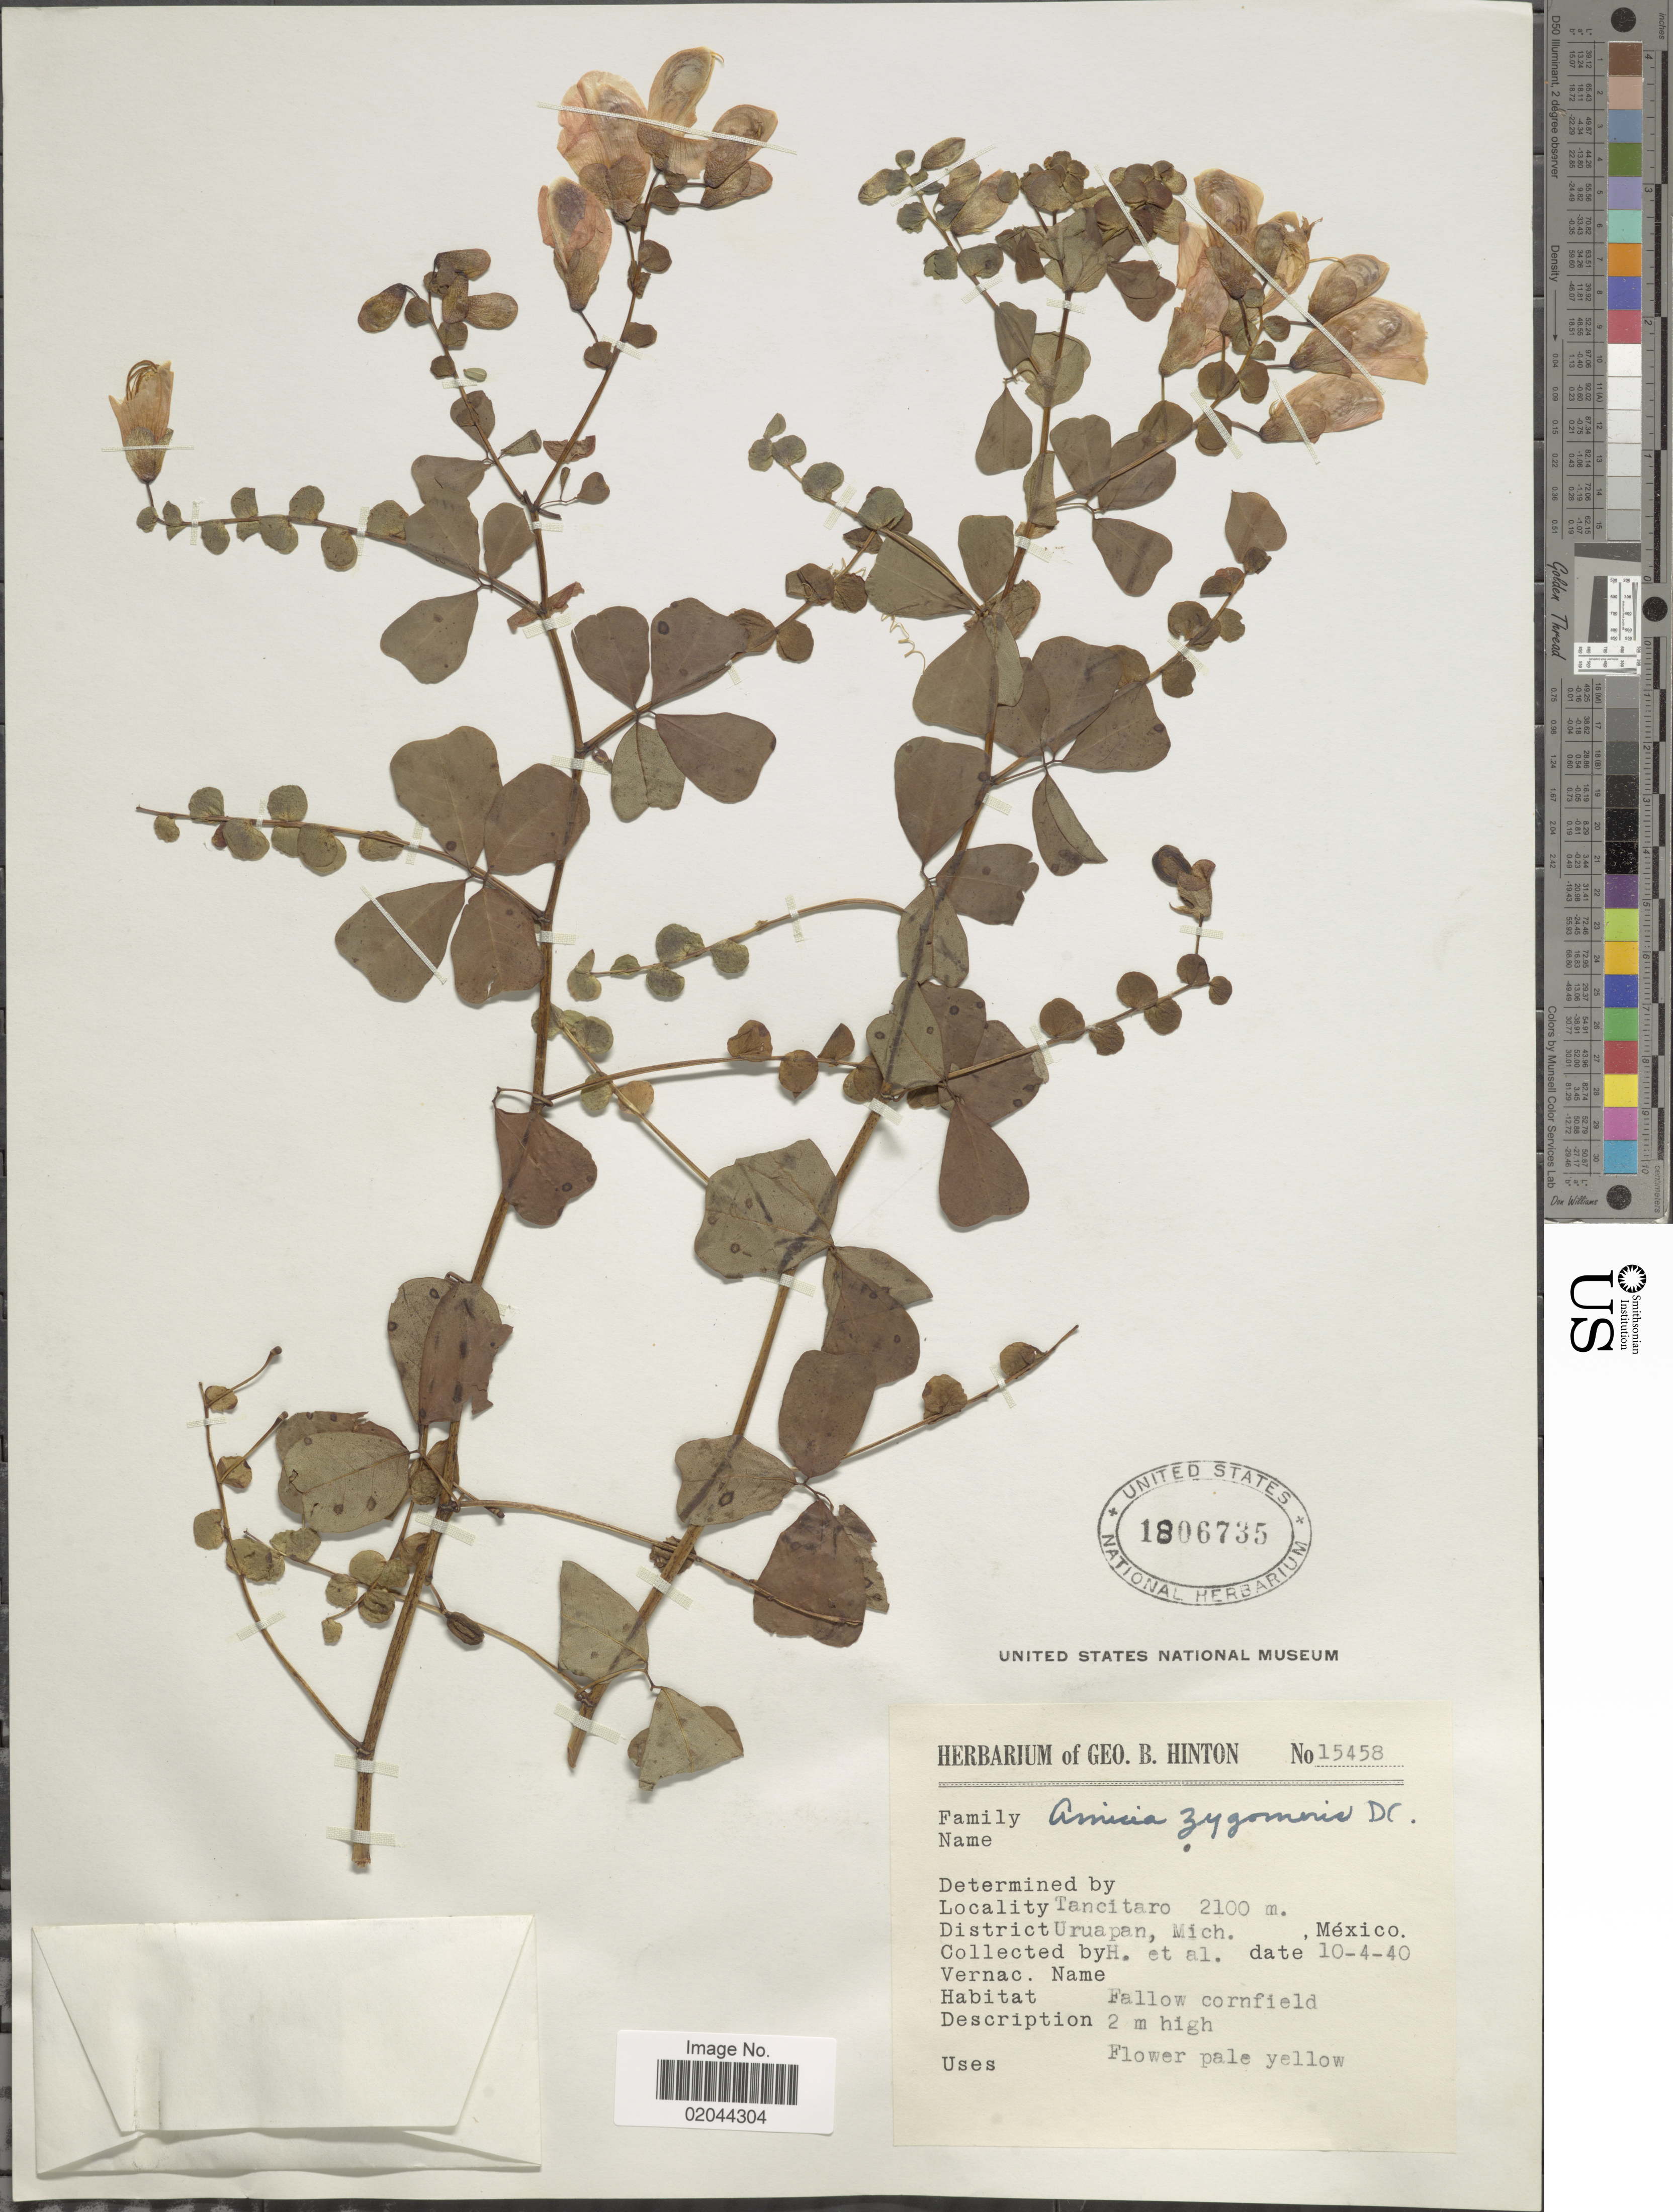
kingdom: Plantae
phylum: Tracheophyta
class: Magnoliopsida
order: Fabales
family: Fabaceae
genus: Amicia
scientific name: Amicia zygomeris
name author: DC.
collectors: G. B. Hinton & et al.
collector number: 15458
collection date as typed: Transcribed d/m/y: 4/10/40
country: Mexico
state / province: Michoacán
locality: Tancitaro, District Uruapan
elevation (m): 2100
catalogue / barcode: US 1806735